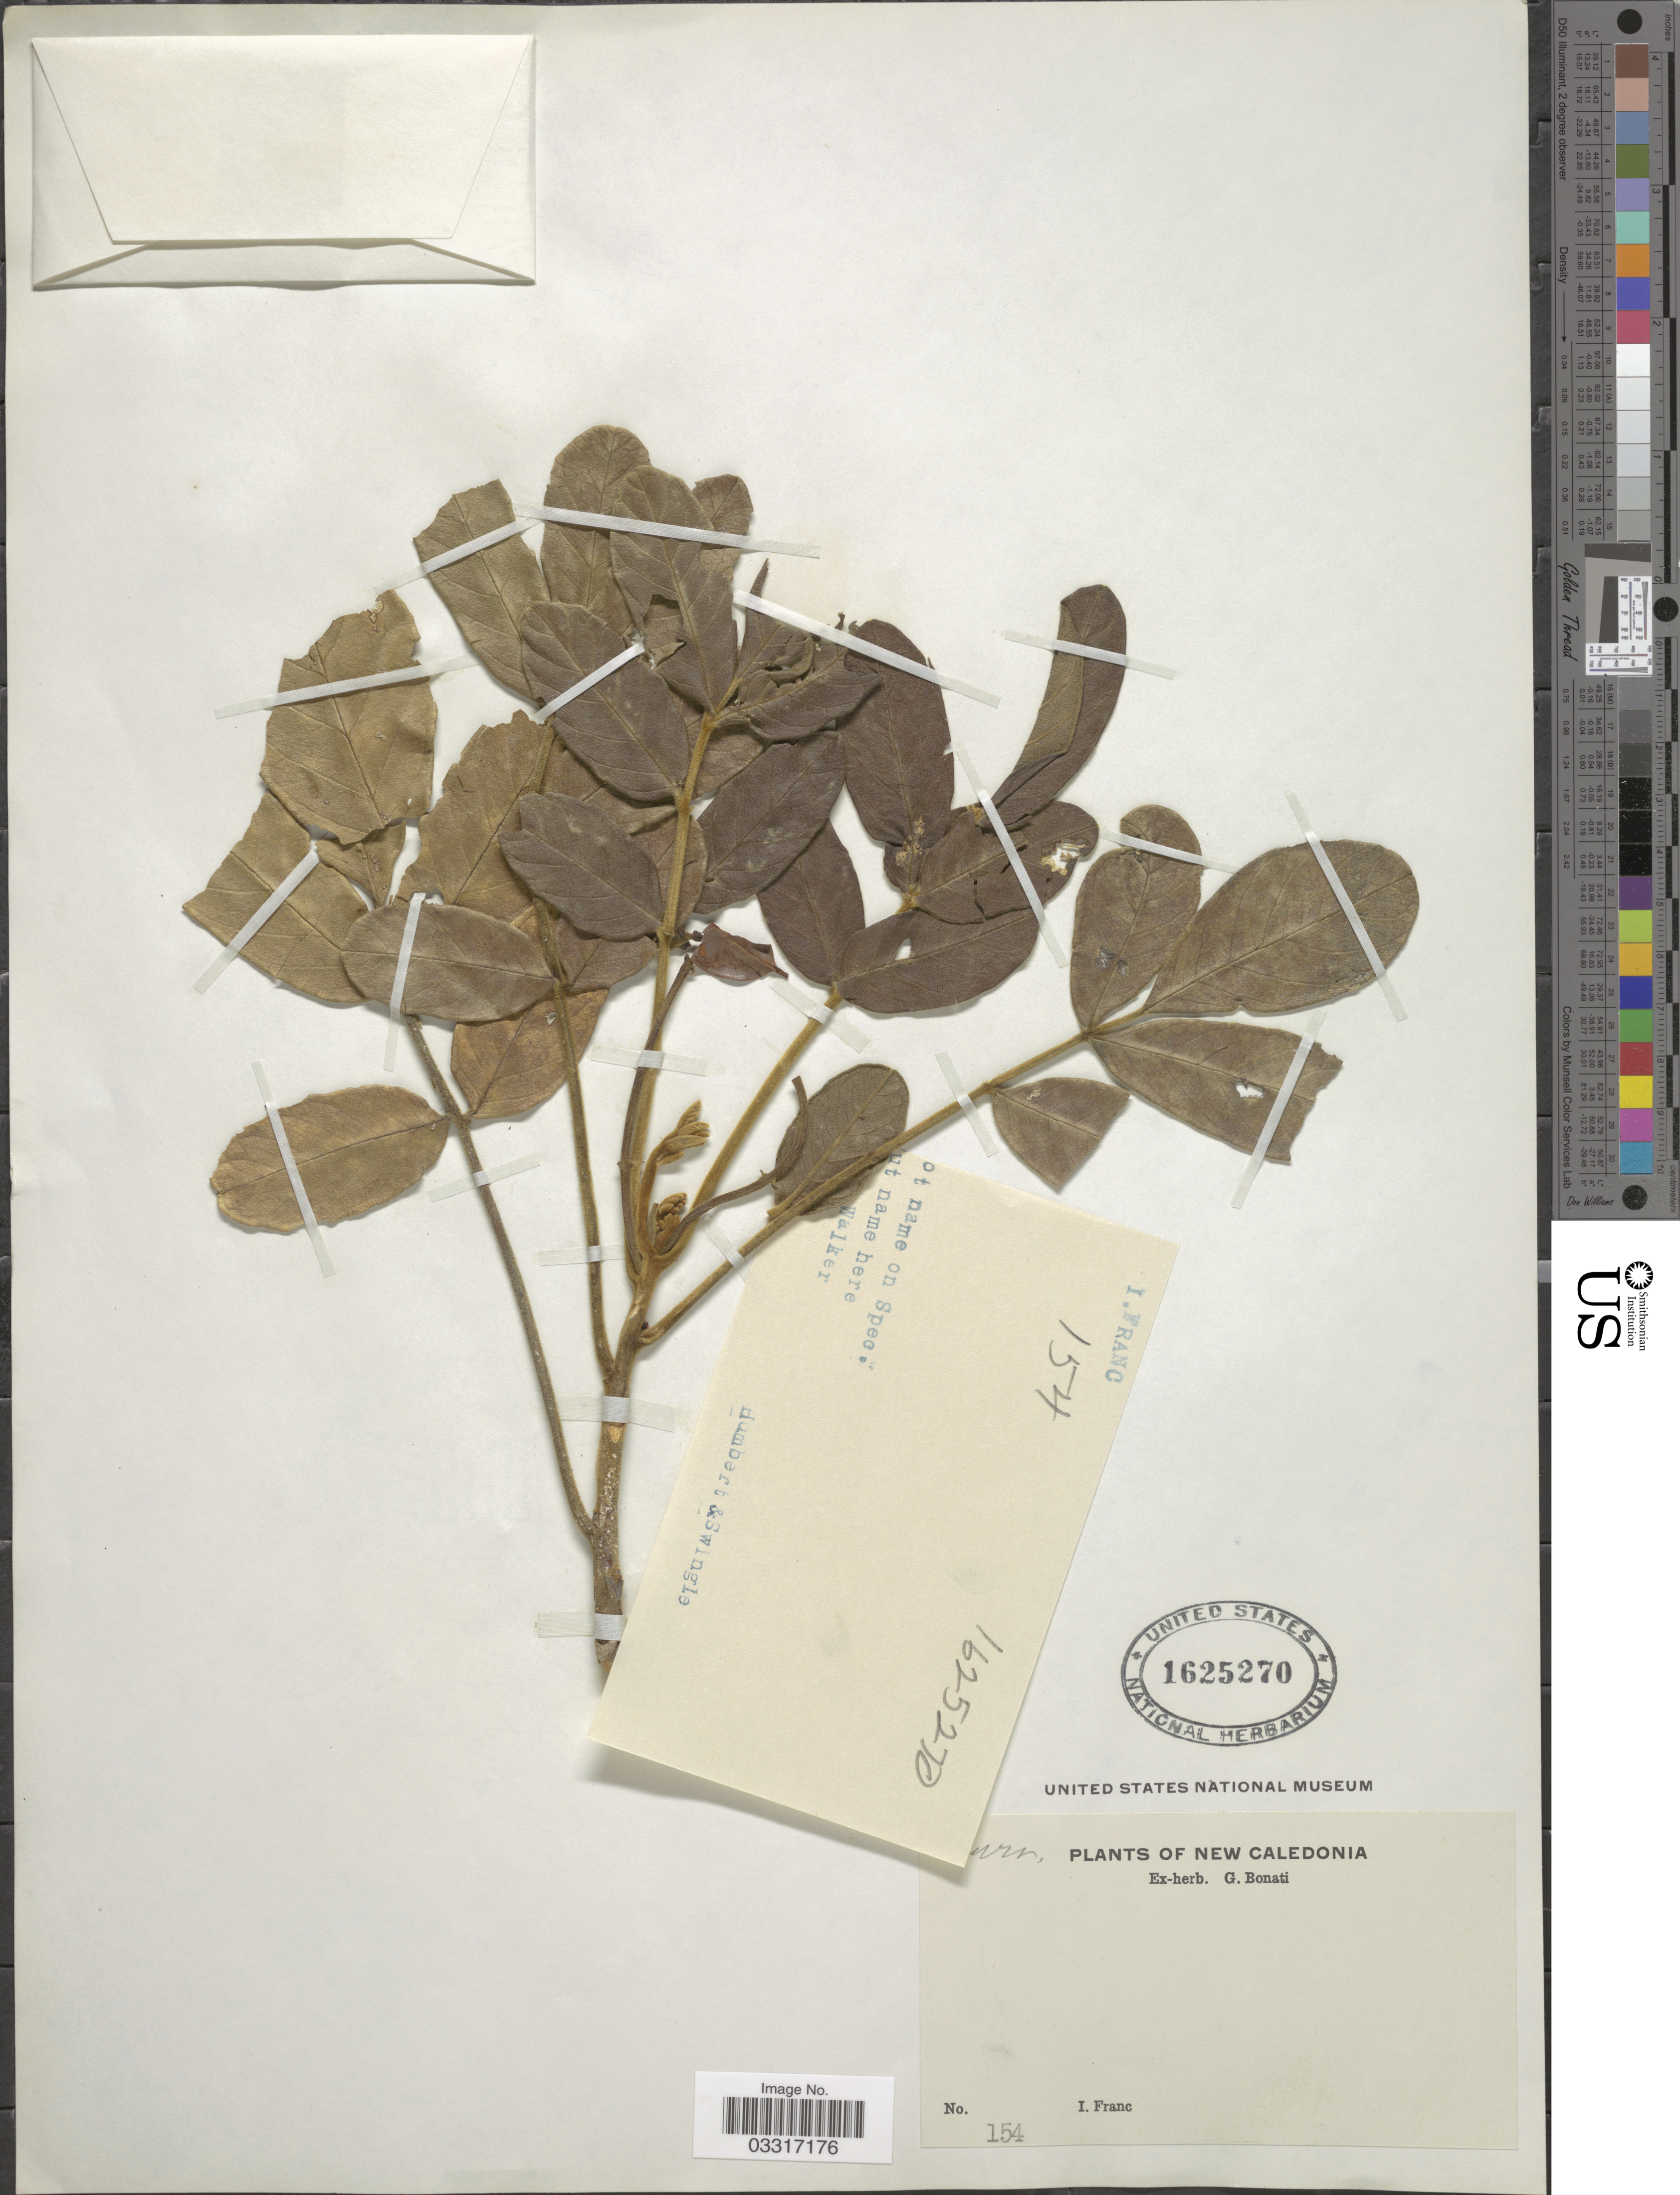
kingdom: Plantae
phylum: Tracheophyta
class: Magnoliopsida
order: Sapindales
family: Burseraceae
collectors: I. Franc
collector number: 154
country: New Caledonia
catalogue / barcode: US 1625270